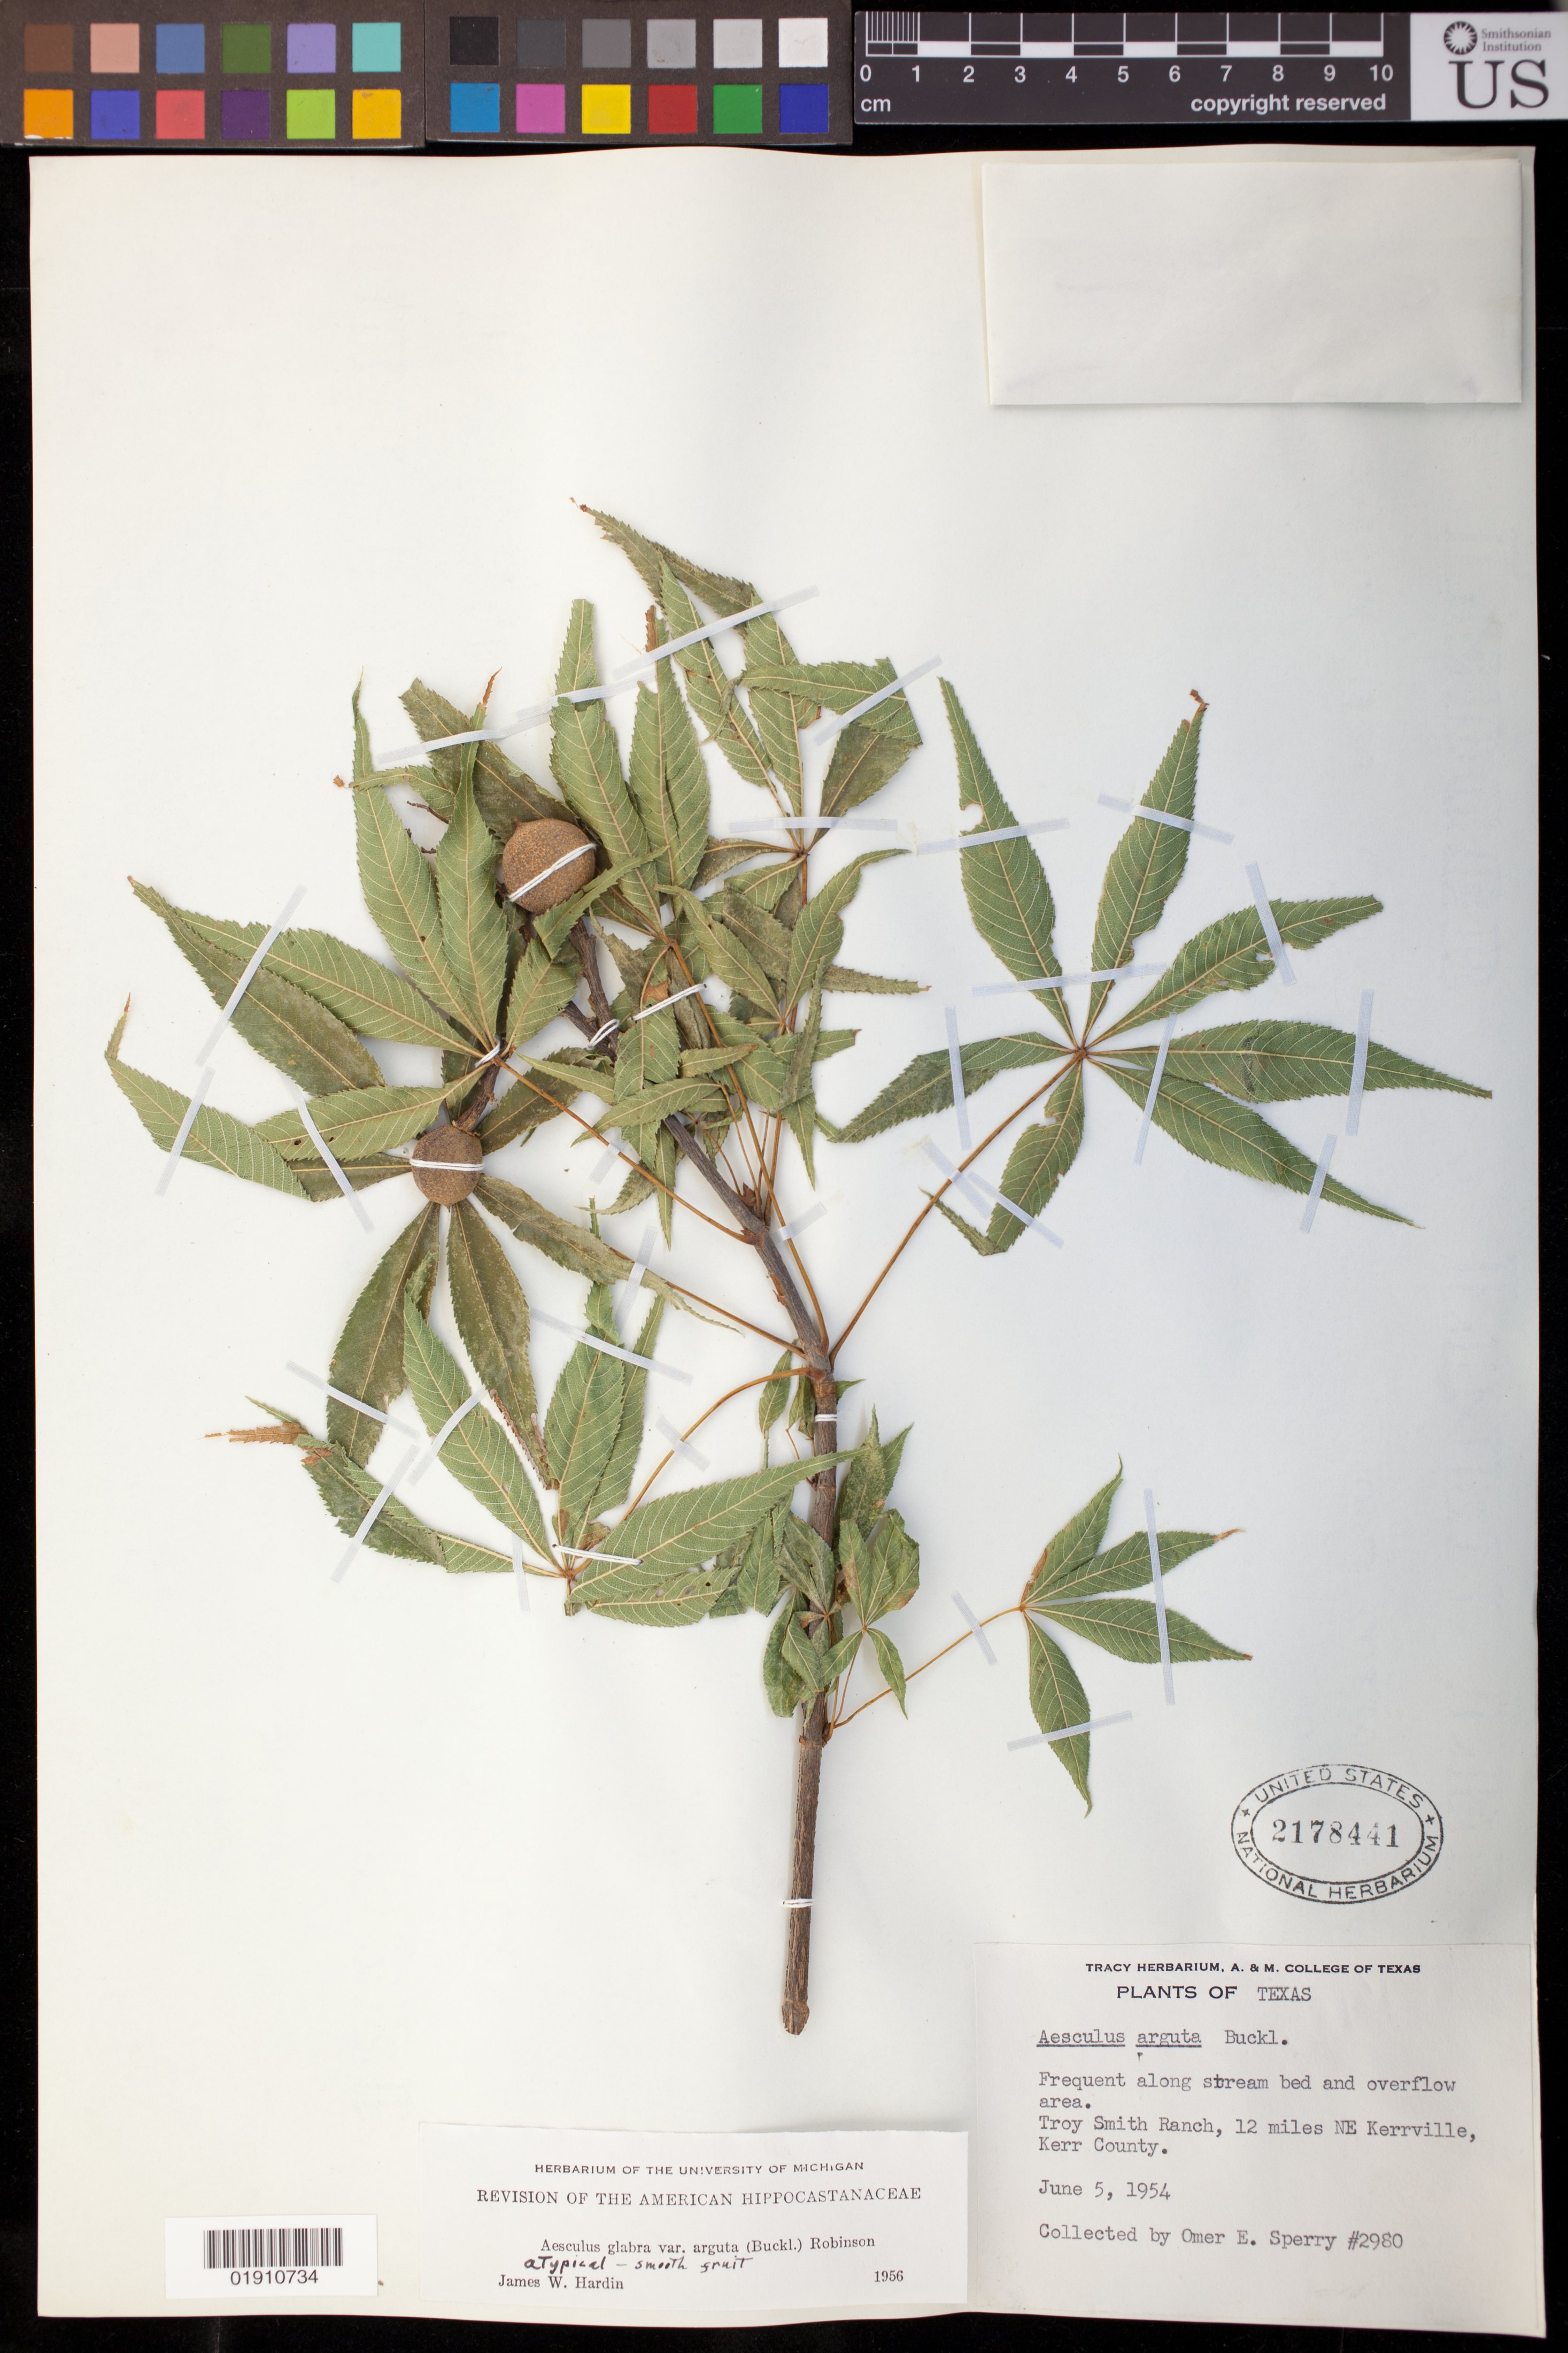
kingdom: Plantae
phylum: Tracheophyta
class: Magnoliopsida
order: Sapindales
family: Sapindaceae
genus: Aesculus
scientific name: Aesculus glabra var. anguta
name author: (Buckley) B.L. Rob.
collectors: O. E. Sperry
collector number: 2980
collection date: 1954-06-05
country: United States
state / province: Texas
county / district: Kerr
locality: Frequent along stream bed and overflow area. Troy SMith Ranch, 12 miles NE Kerrville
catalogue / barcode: US 2178441